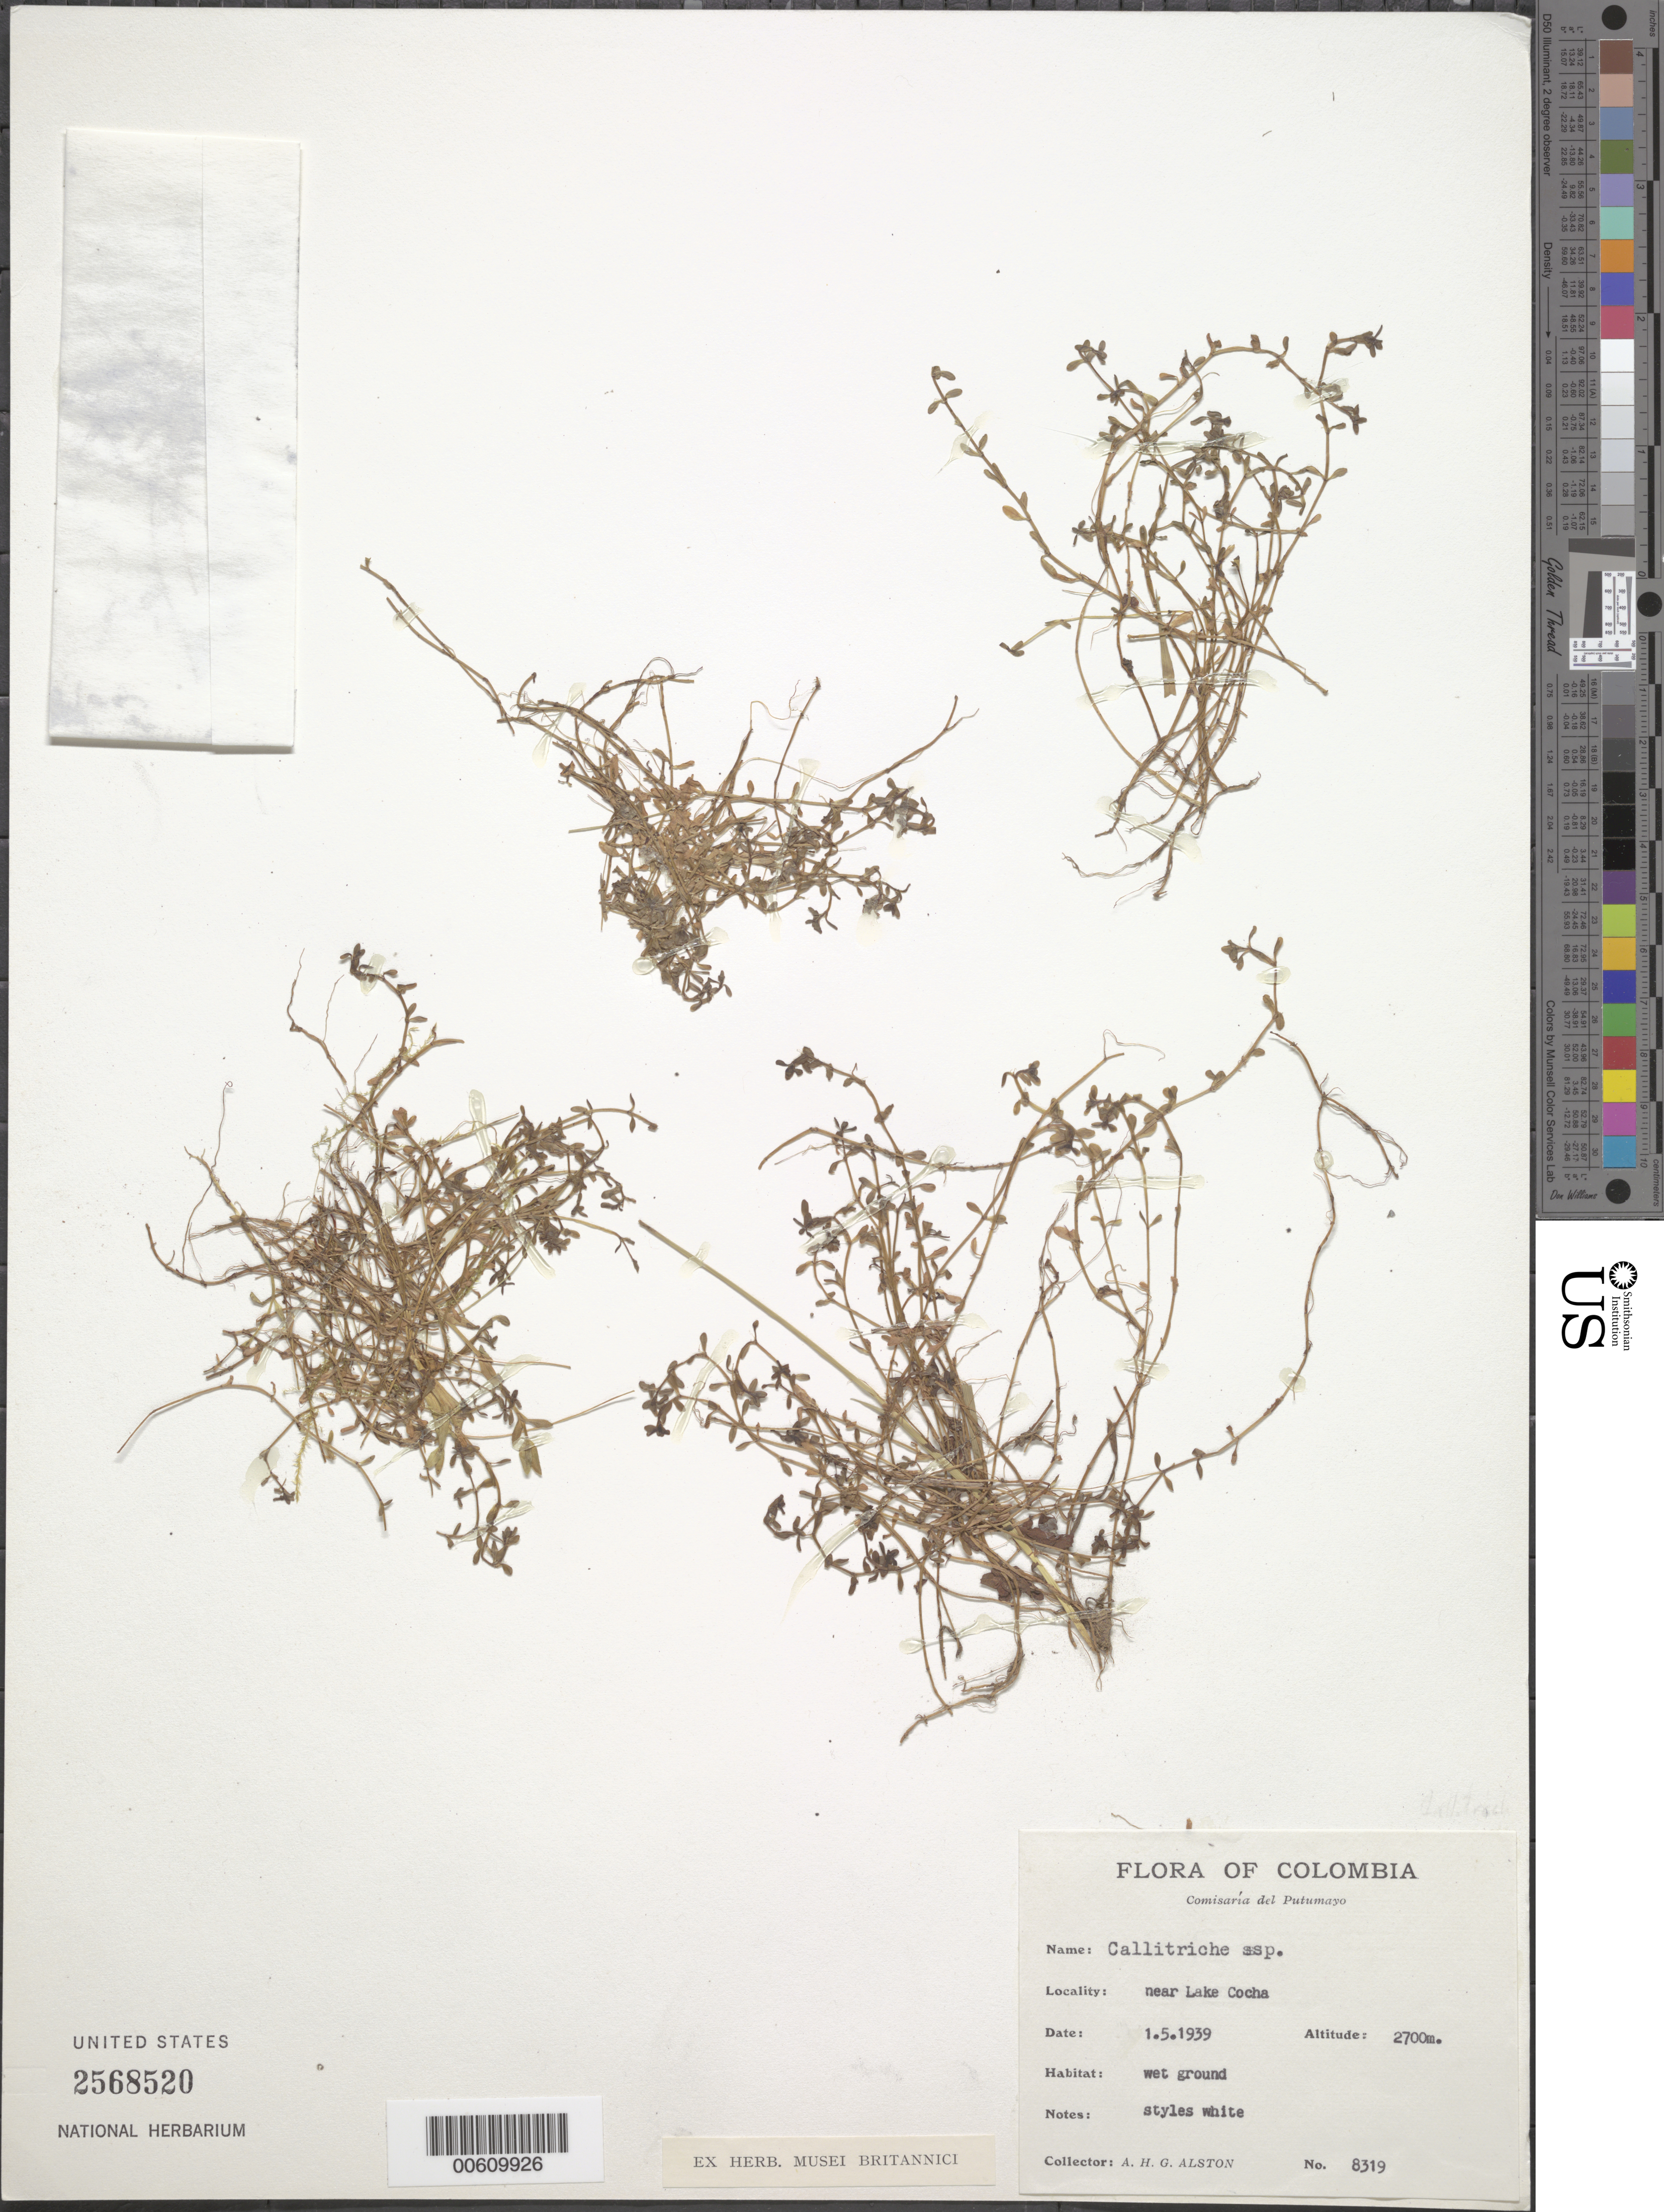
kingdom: Plantae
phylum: Tracheophyta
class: Magnoliopsida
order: Lamiales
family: Plantaginaceae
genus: Callitriche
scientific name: Callitriche sp.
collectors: A. H. Alston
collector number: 8319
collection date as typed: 05 Jan 1939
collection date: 1939-01-05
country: Colombia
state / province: Putumayo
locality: Near Lake Cocha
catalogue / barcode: US 2568520